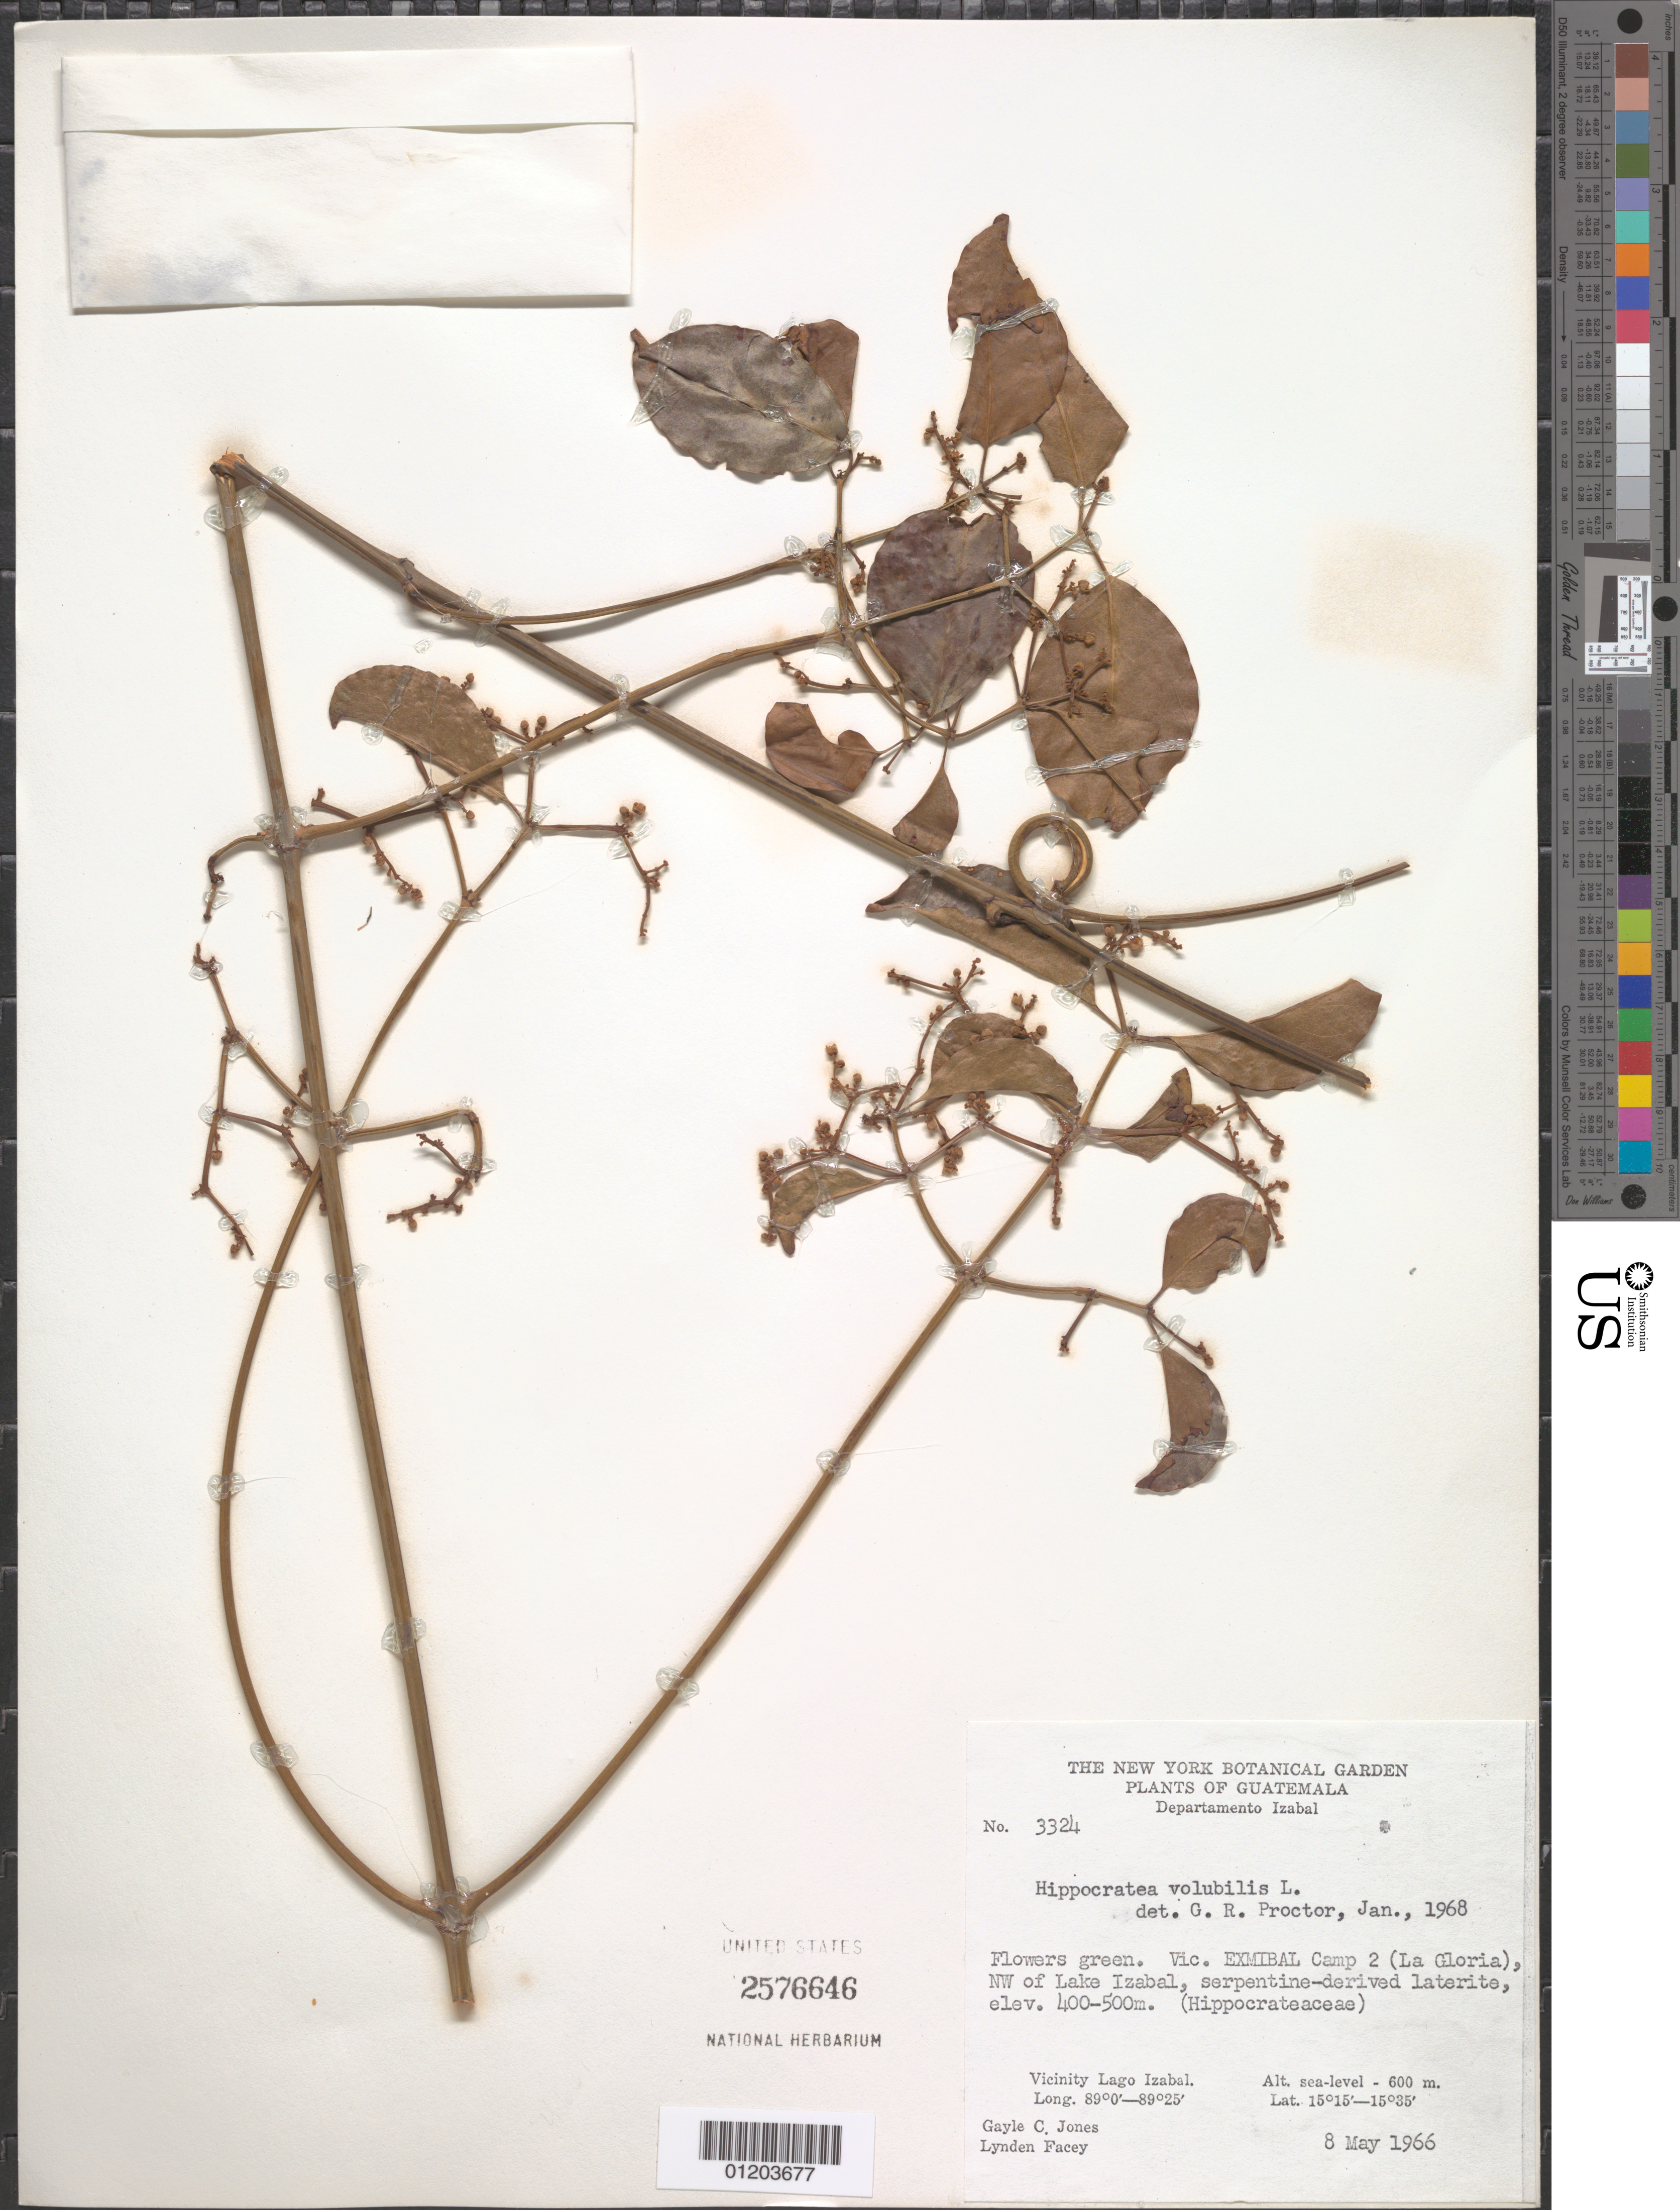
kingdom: Plantae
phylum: Tracheophyta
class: Magnoliopsida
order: Celastrales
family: Celastraceae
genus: Hippocratea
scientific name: Hippocratea volubilis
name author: L.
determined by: Proctor, G. R.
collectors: G. C. Jones & L. Facey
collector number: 3324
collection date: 1966-05-08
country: Guatemala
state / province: Izabal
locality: Exmibal Camp 2 (La Gloria), NW of Lake Izabal.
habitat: Serpentine-derived laterite.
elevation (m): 400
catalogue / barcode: US 2576646